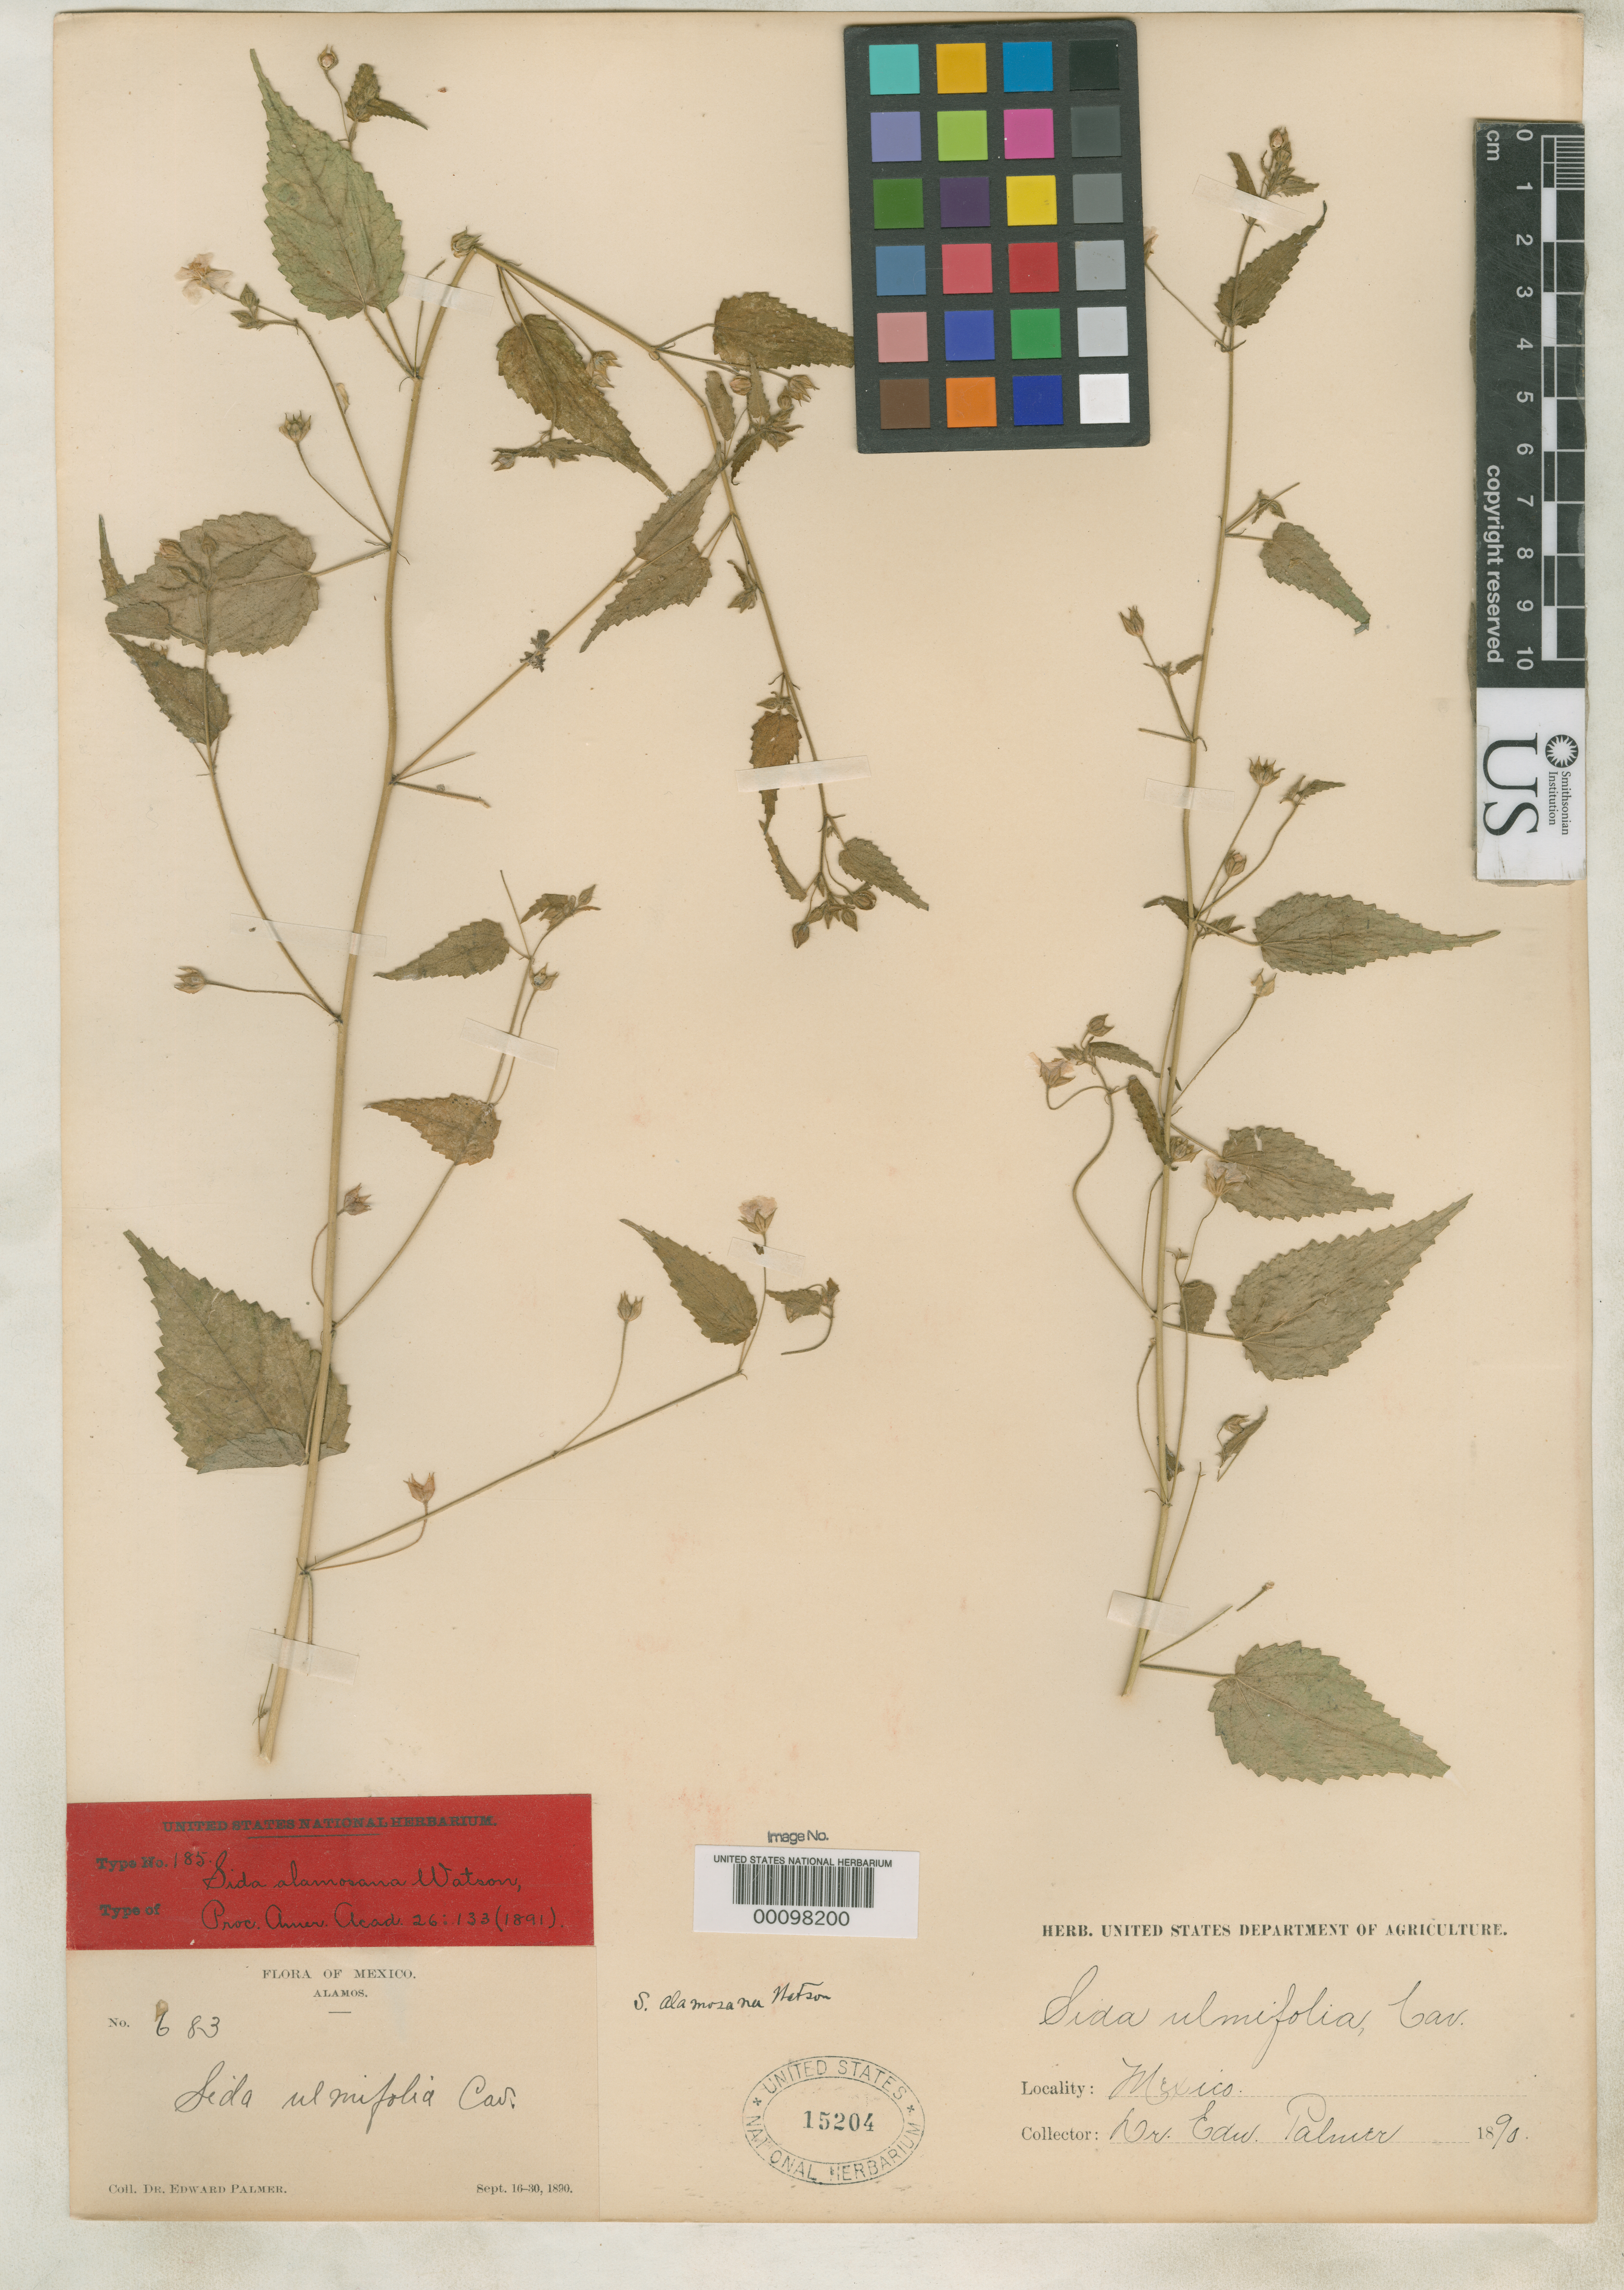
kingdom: Plantae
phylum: Tracheophyta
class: Magnoliopsida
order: Malvales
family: Malvaceae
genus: Sida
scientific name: Sida alamosana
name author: S. Watson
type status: Type Collection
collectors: E. Palmer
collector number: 683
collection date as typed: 16 Sep 1890 to 30 Sep 1890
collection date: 1890-09-16/1890-09-30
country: Mexico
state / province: Sonora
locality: Alamos.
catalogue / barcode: US 15204